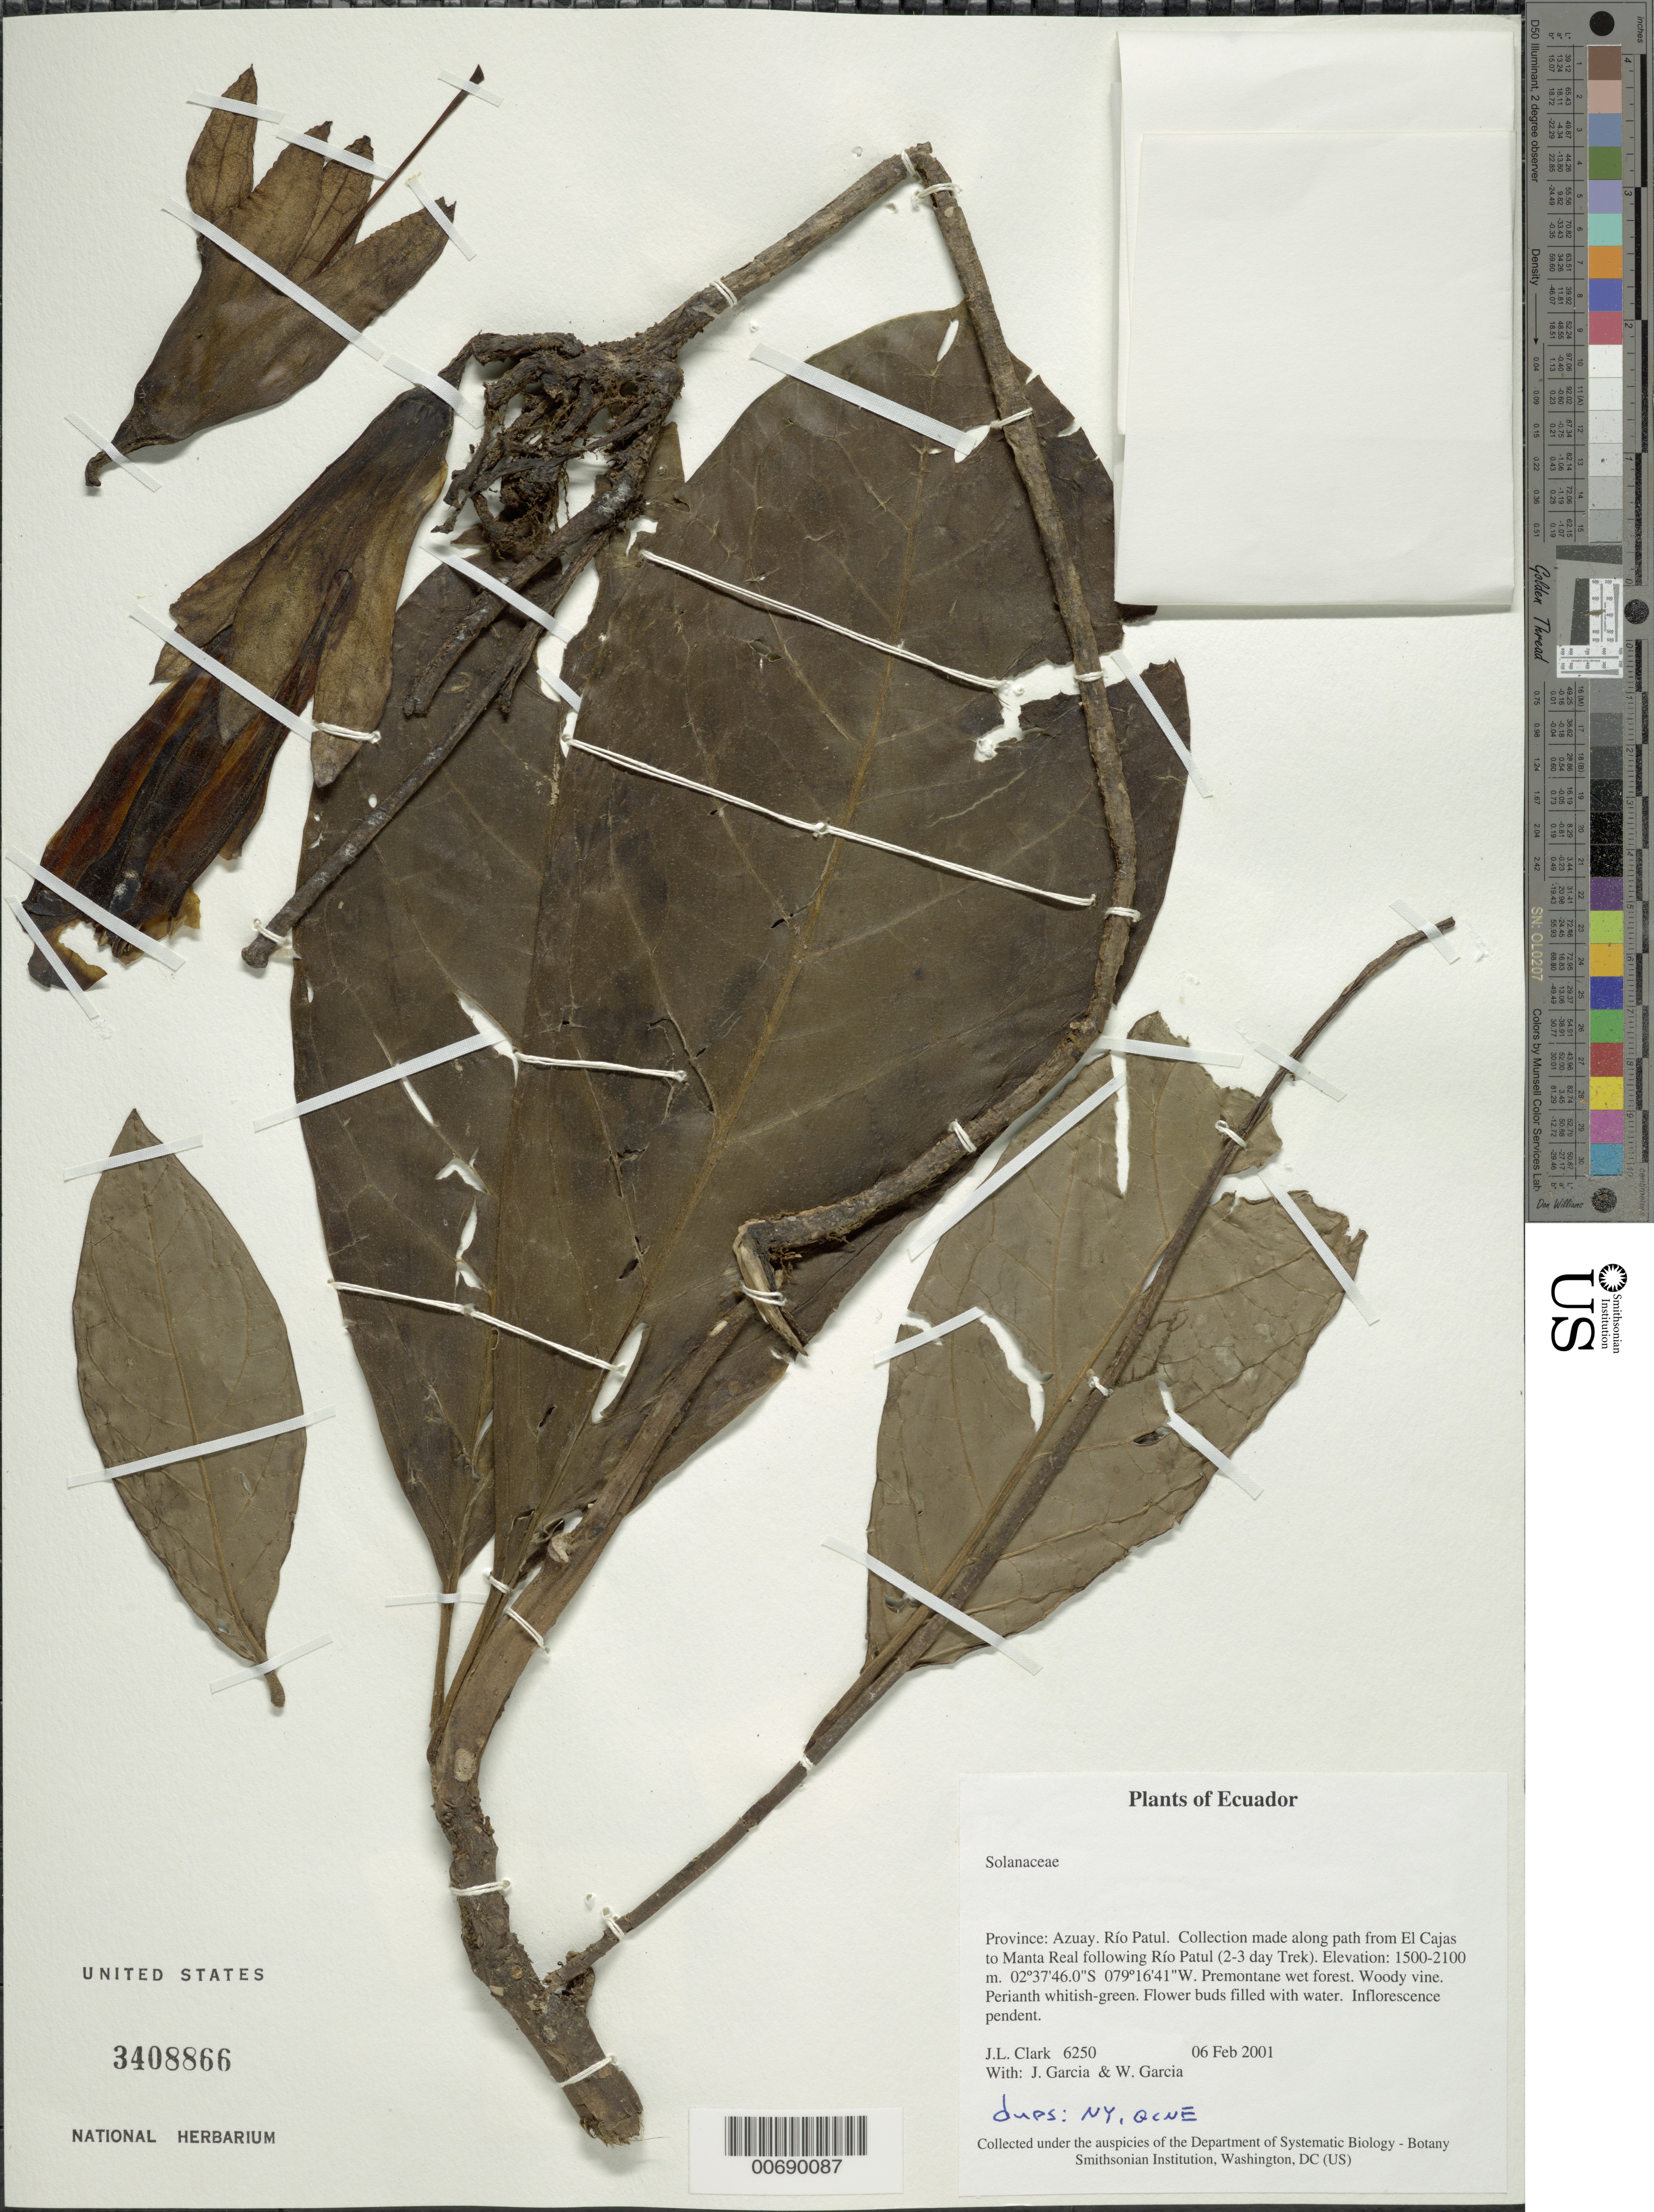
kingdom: Plantae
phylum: Tracheophyta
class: Magnoliopsida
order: Solanales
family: Solanaceae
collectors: J. L. Clark, J. Garcia & W. Garcia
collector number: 6250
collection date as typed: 06 Feb 2001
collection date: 2001-02-06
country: Ecuador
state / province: Azuay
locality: Río Patul. Collection made along path from El Cajas to Manta Real following Río Patul (2-3 day Trek).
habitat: Premontane wet forest.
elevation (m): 1500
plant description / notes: NY, QCNE, US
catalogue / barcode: US 3408866